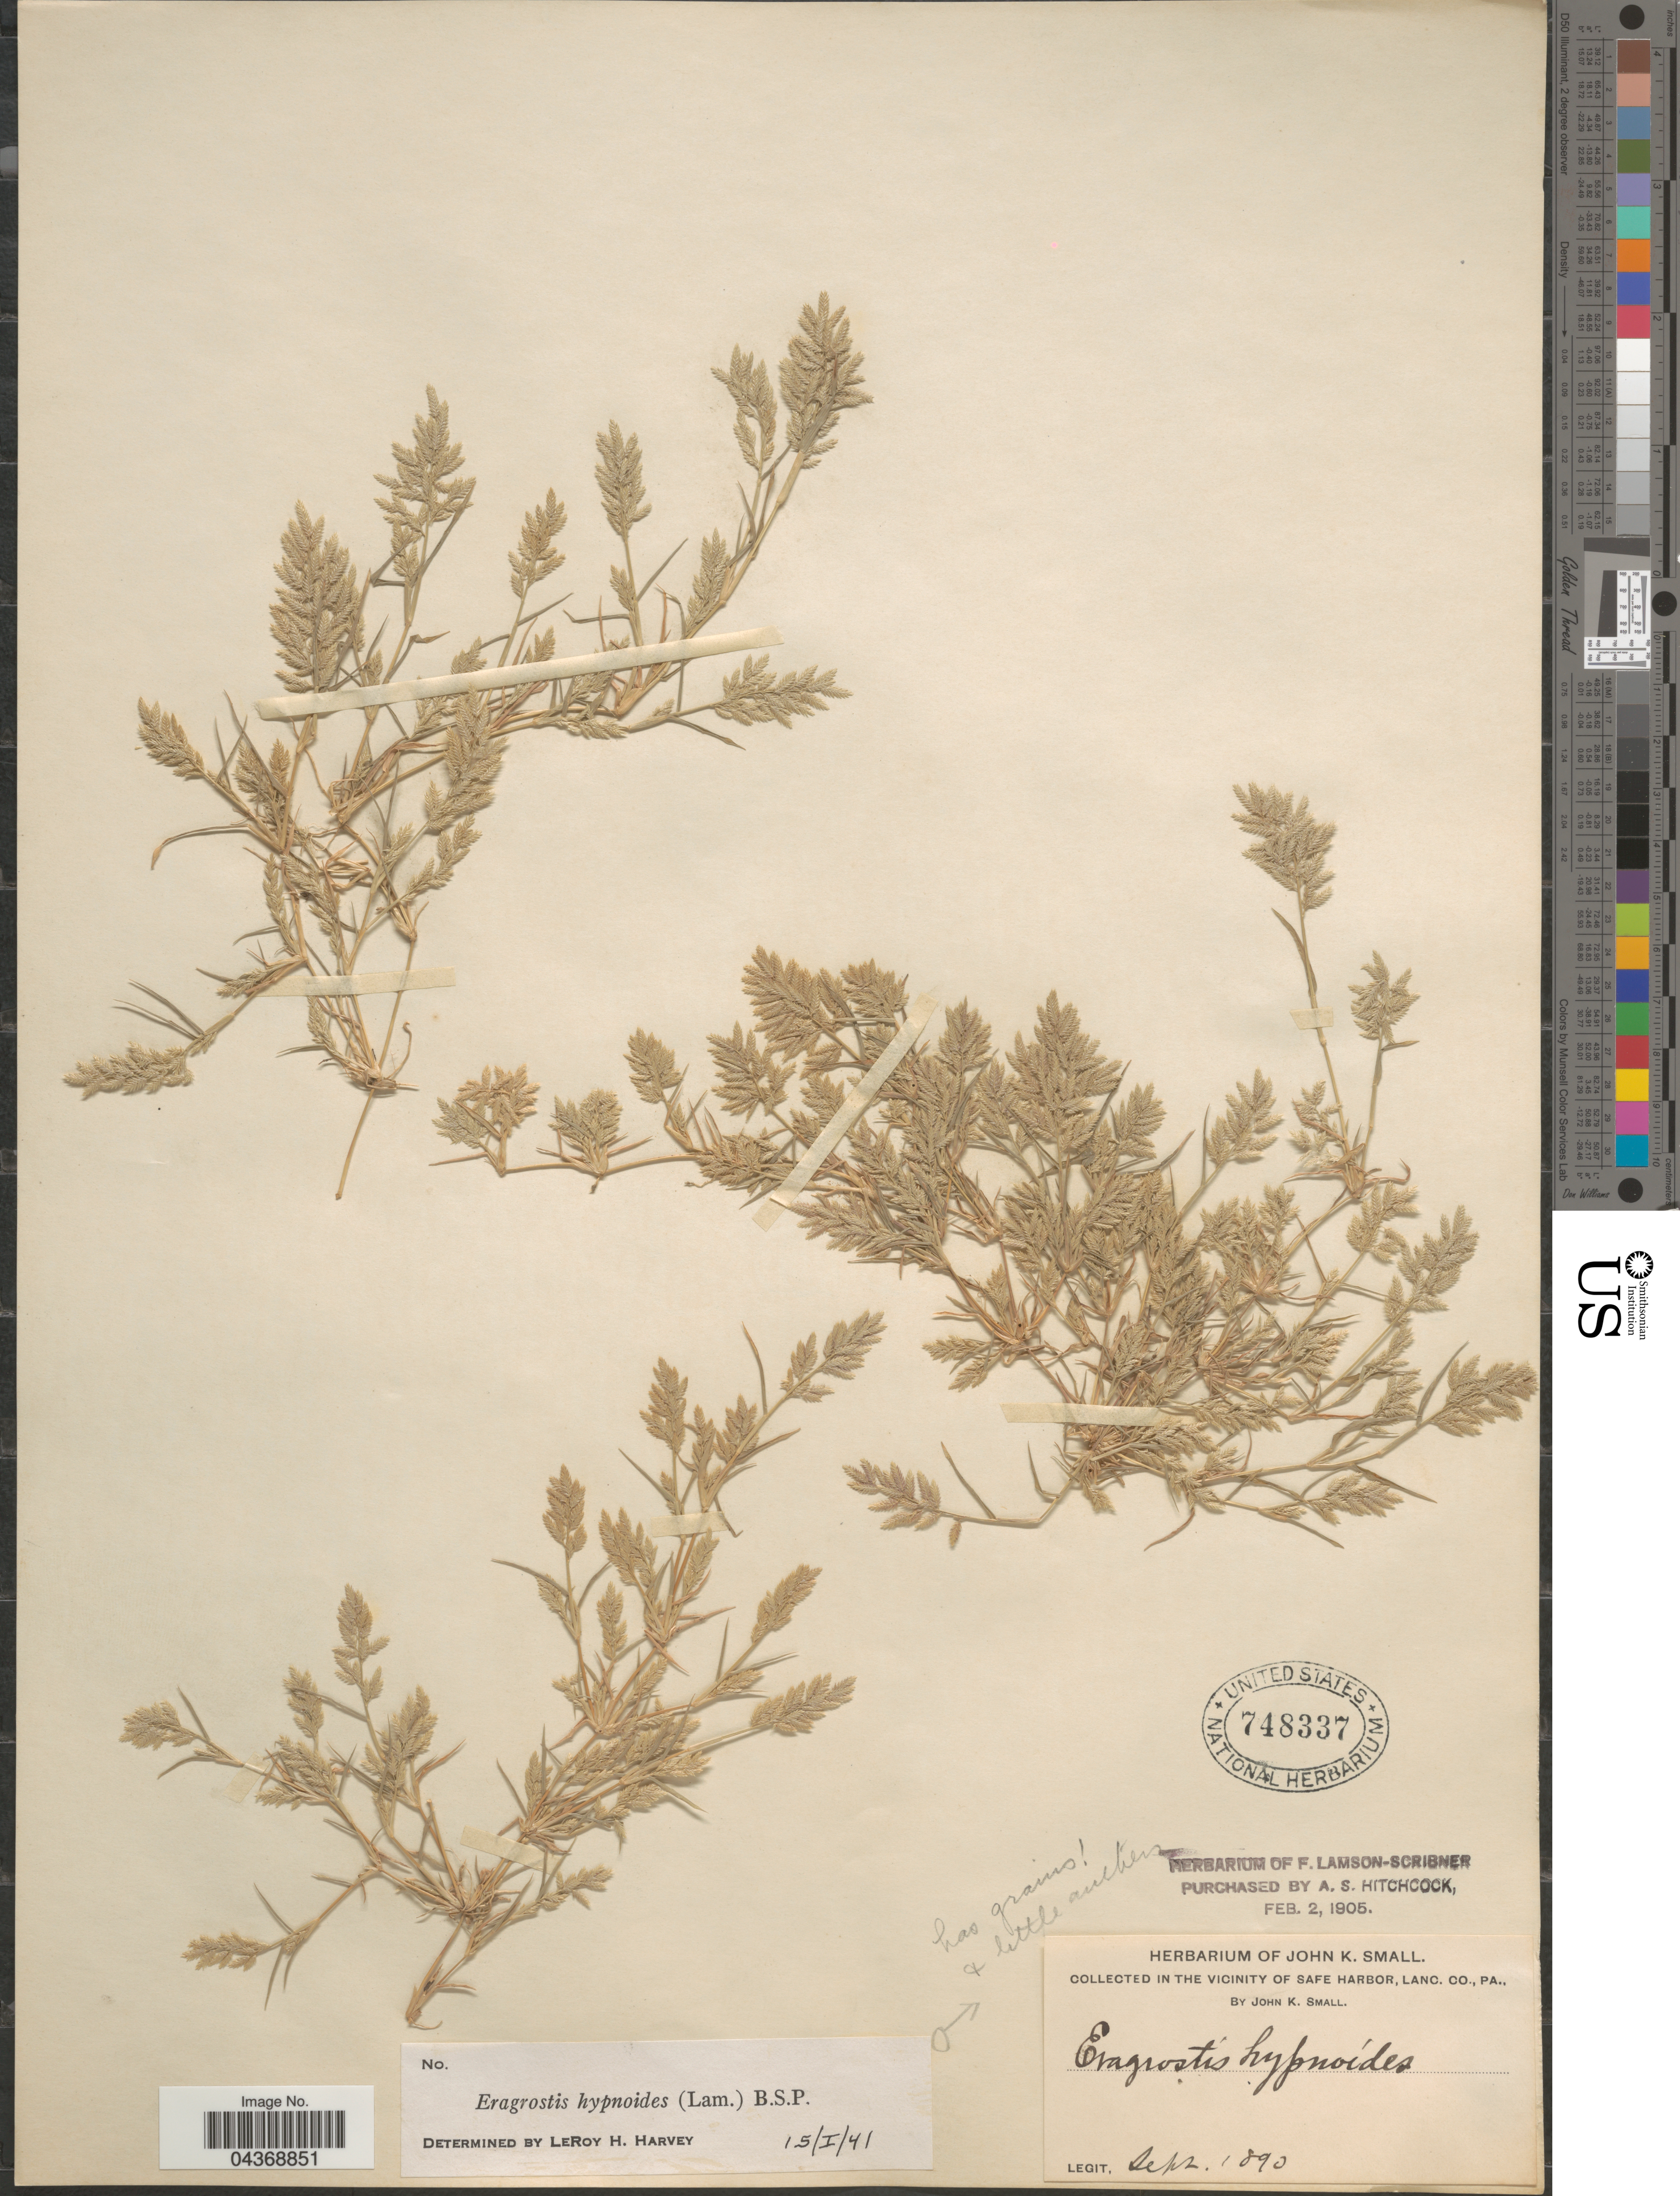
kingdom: Plantae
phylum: Tracheophyta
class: Liliopsida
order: Poales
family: Poaceae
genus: Eragrostis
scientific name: Eragrostis hypnoides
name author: (Lam.) Britton, Stearns & Poggenb.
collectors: J. K. Small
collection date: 1890-09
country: United States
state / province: Pennsylvania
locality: In the vicinity of Safe Harbor, Lanc. Co.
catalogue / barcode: US 748337